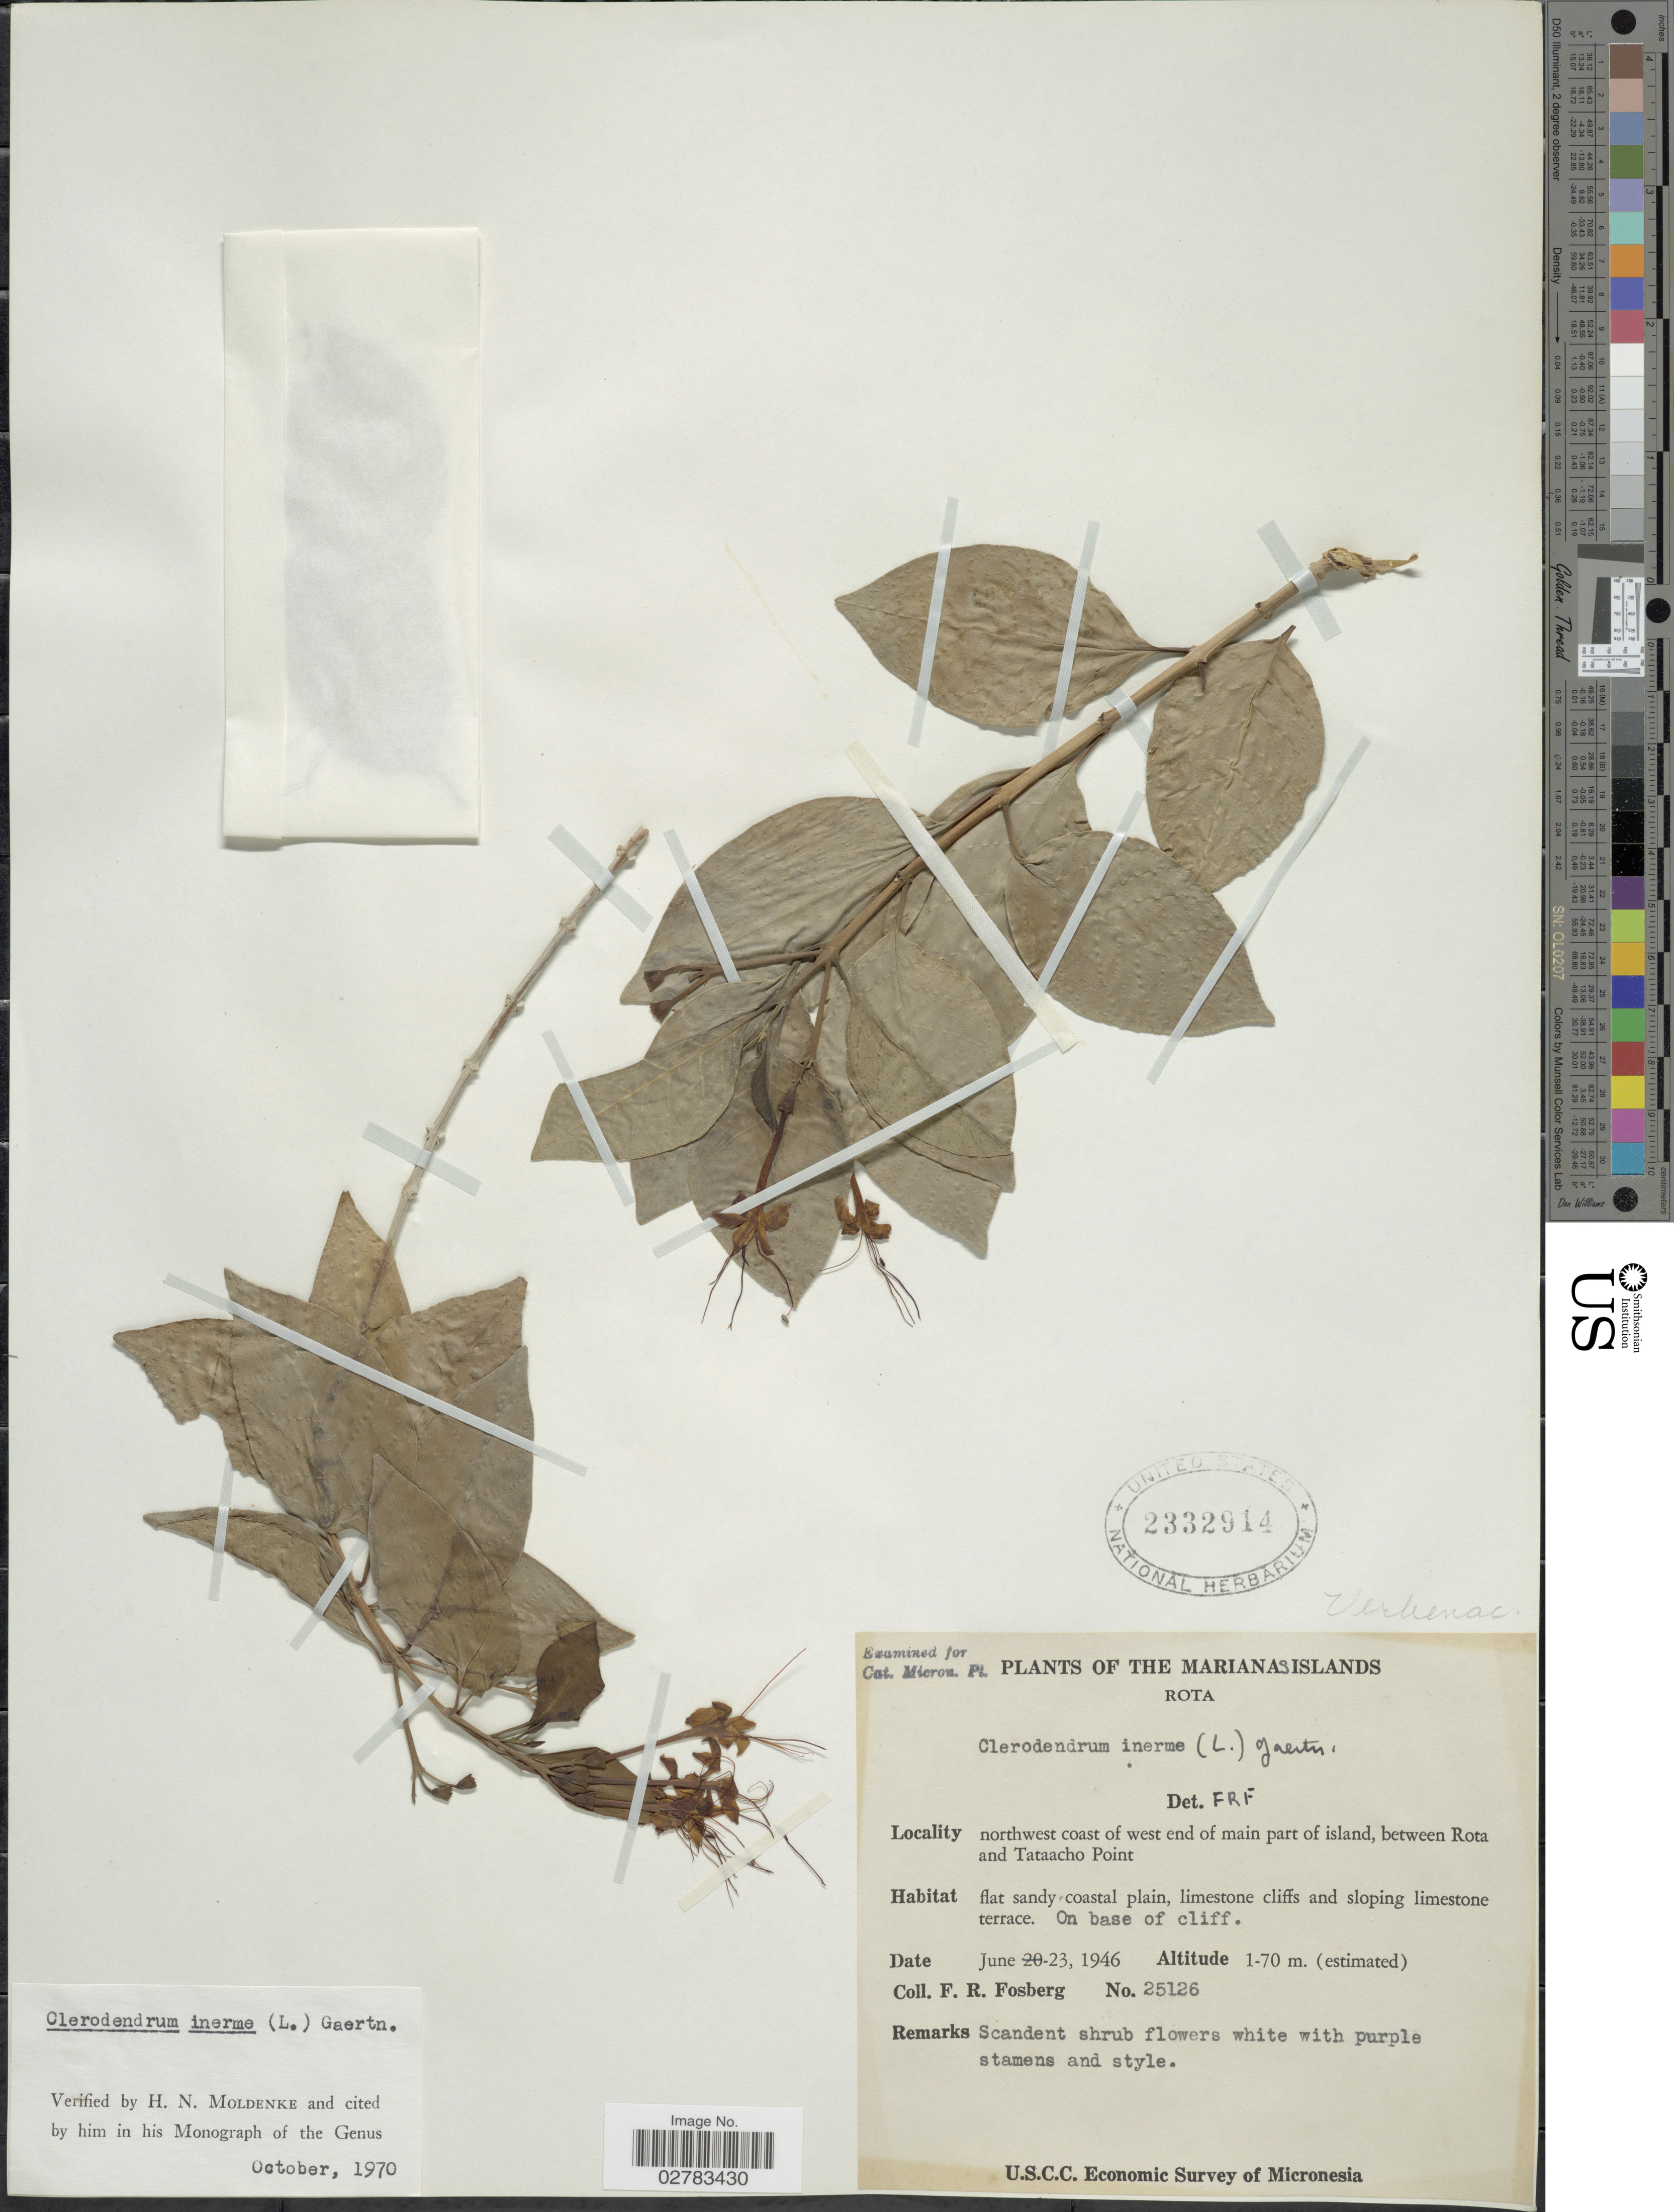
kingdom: Plantae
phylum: Tracheophyta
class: Magnoliopsida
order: Lamiales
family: Lamiaceae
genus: Clerodendrum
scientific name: Clerodendrum inerme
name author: (L.) Gaertn.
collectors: F. R. Fosberg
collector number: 25126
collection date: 1946-06-23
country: Northern Mariana Islands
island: Rota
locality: Rota, northwest coast of west end of main part of island, between Rota and Tataacho Point.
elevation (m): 1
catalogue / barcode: US 2332914